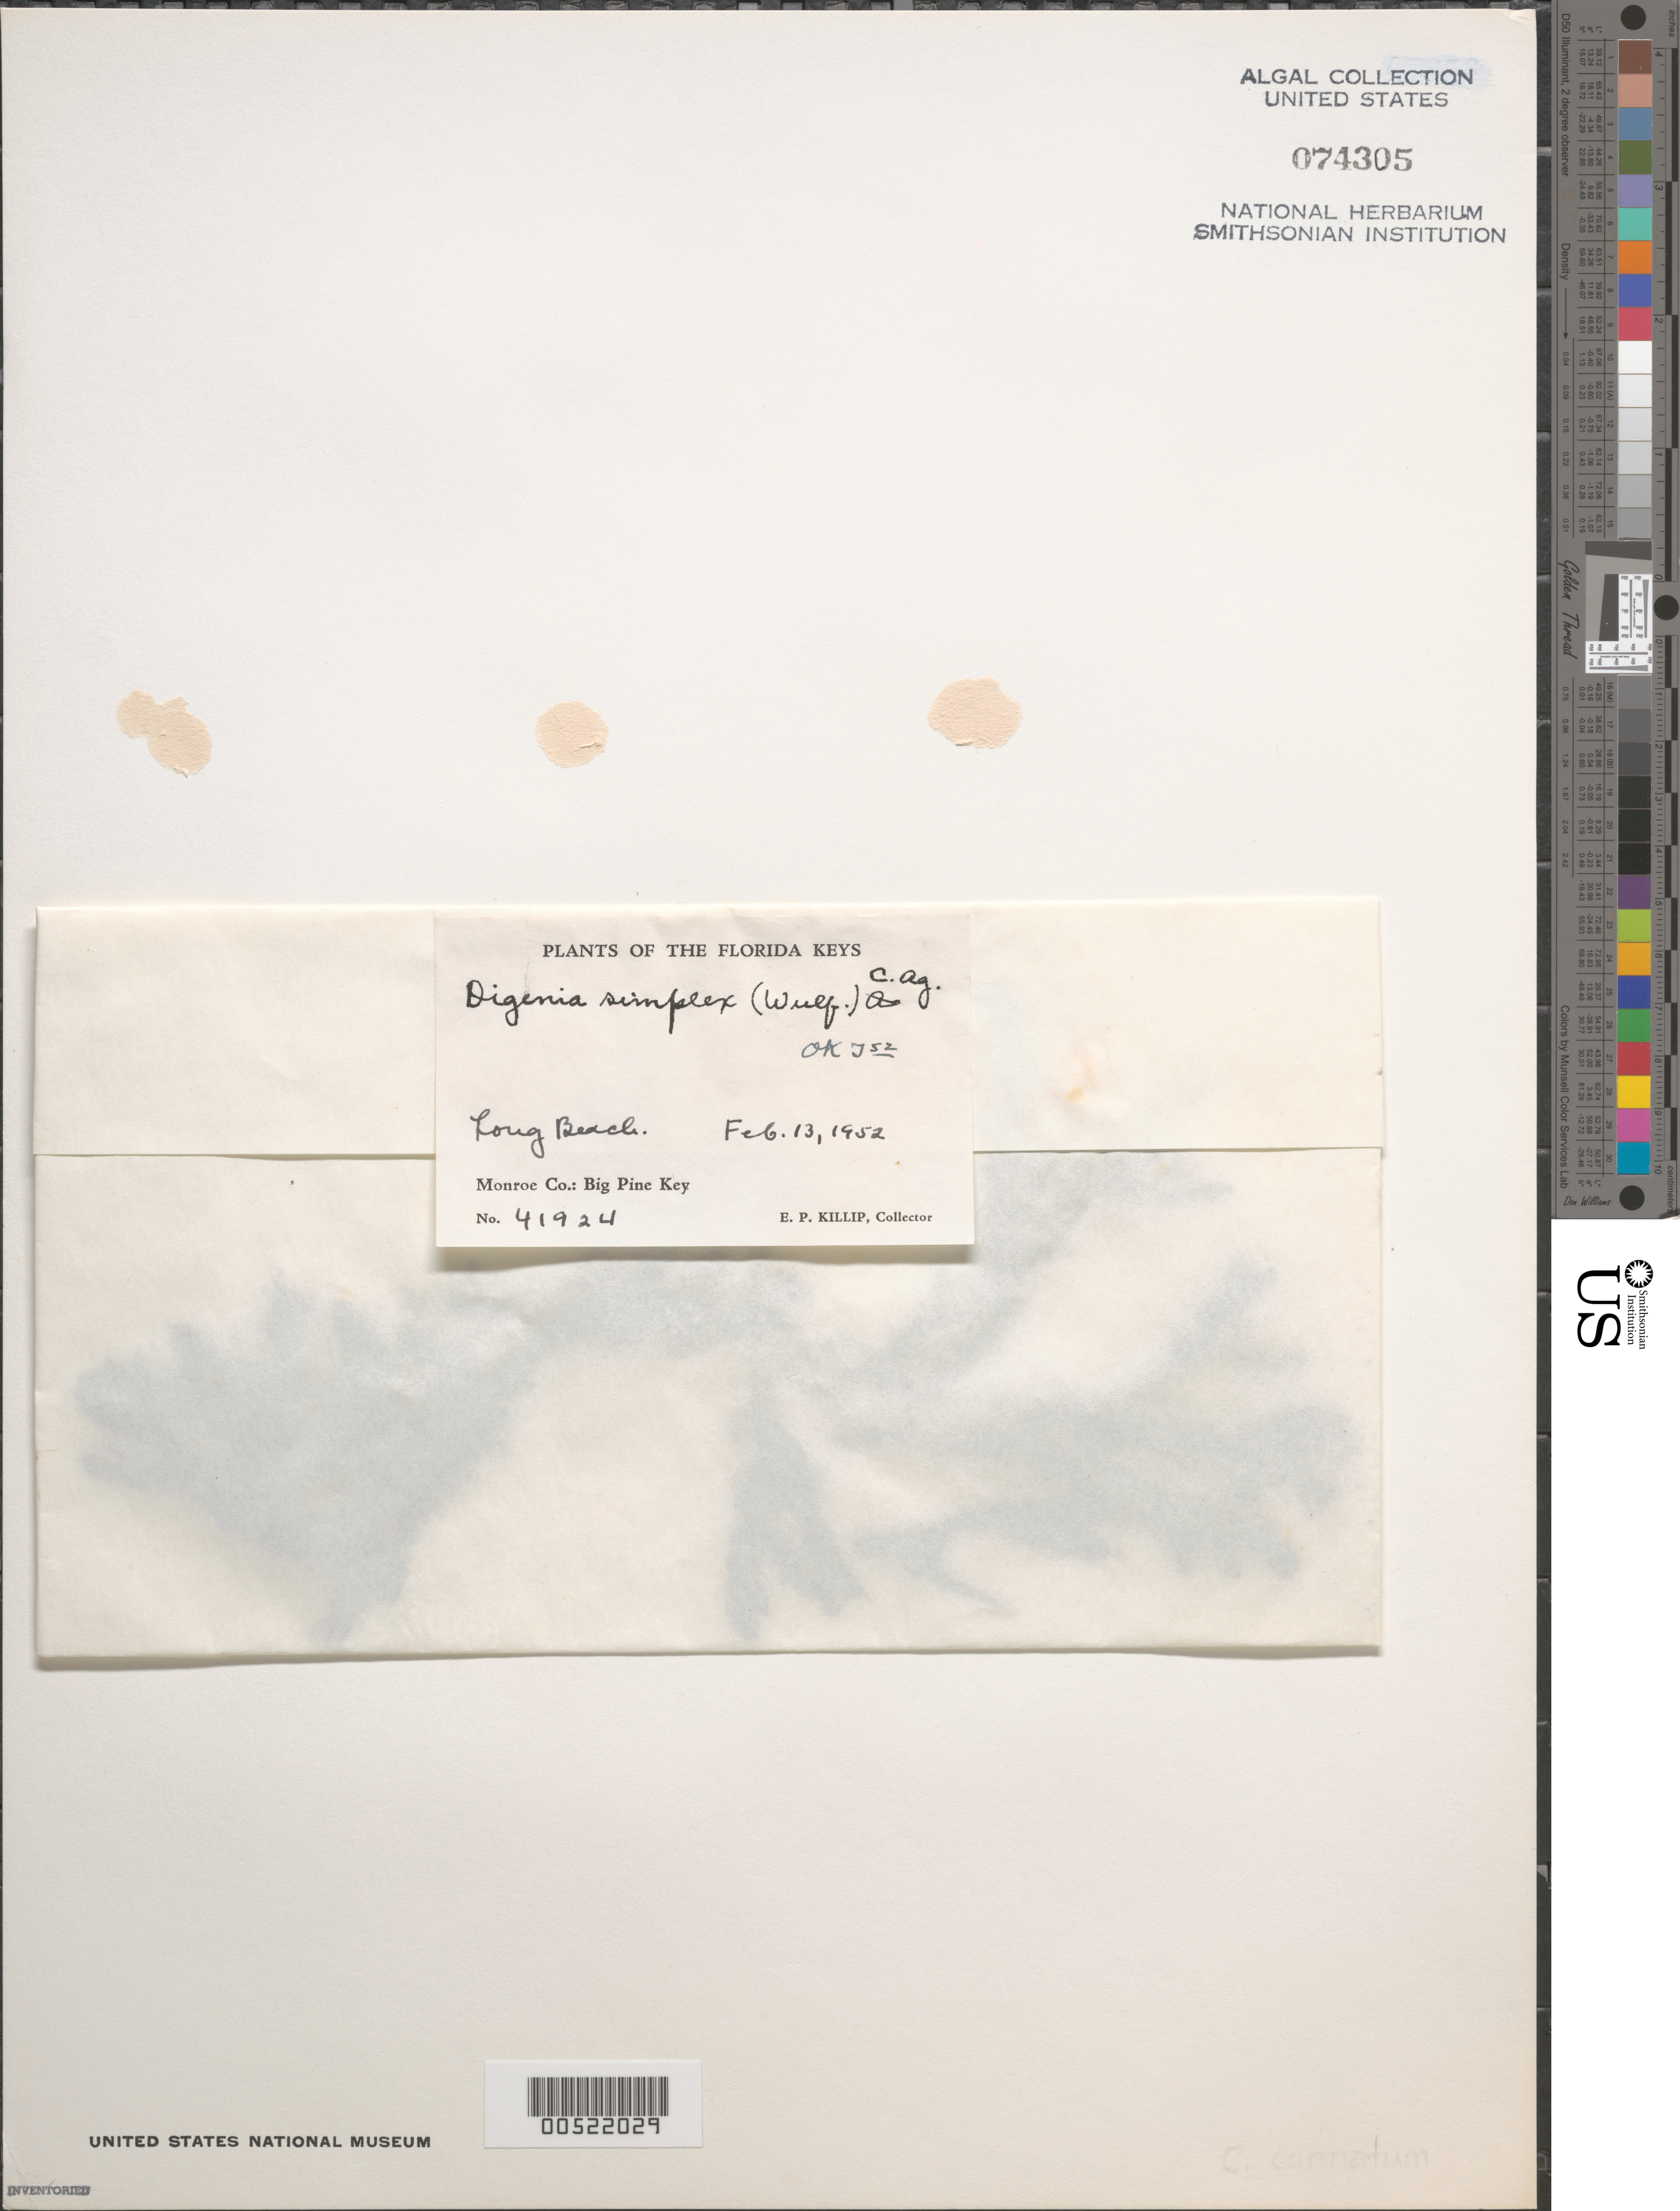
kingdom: Plantae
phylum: Rhodophyta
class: Florideophyceae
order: Ceramiales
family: Rhodomelaceae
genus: Digenea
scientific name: Digenea simplex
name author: (Wulfen) C. Agardh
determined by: Taylor, William R.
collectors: E. P. Killip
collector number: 41924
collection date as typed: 13 Feb 1952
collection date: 1952-02-13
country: United States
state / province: Florida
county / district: Monroe County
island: Big Pine Key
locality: Long Beach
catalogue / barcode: US 74305